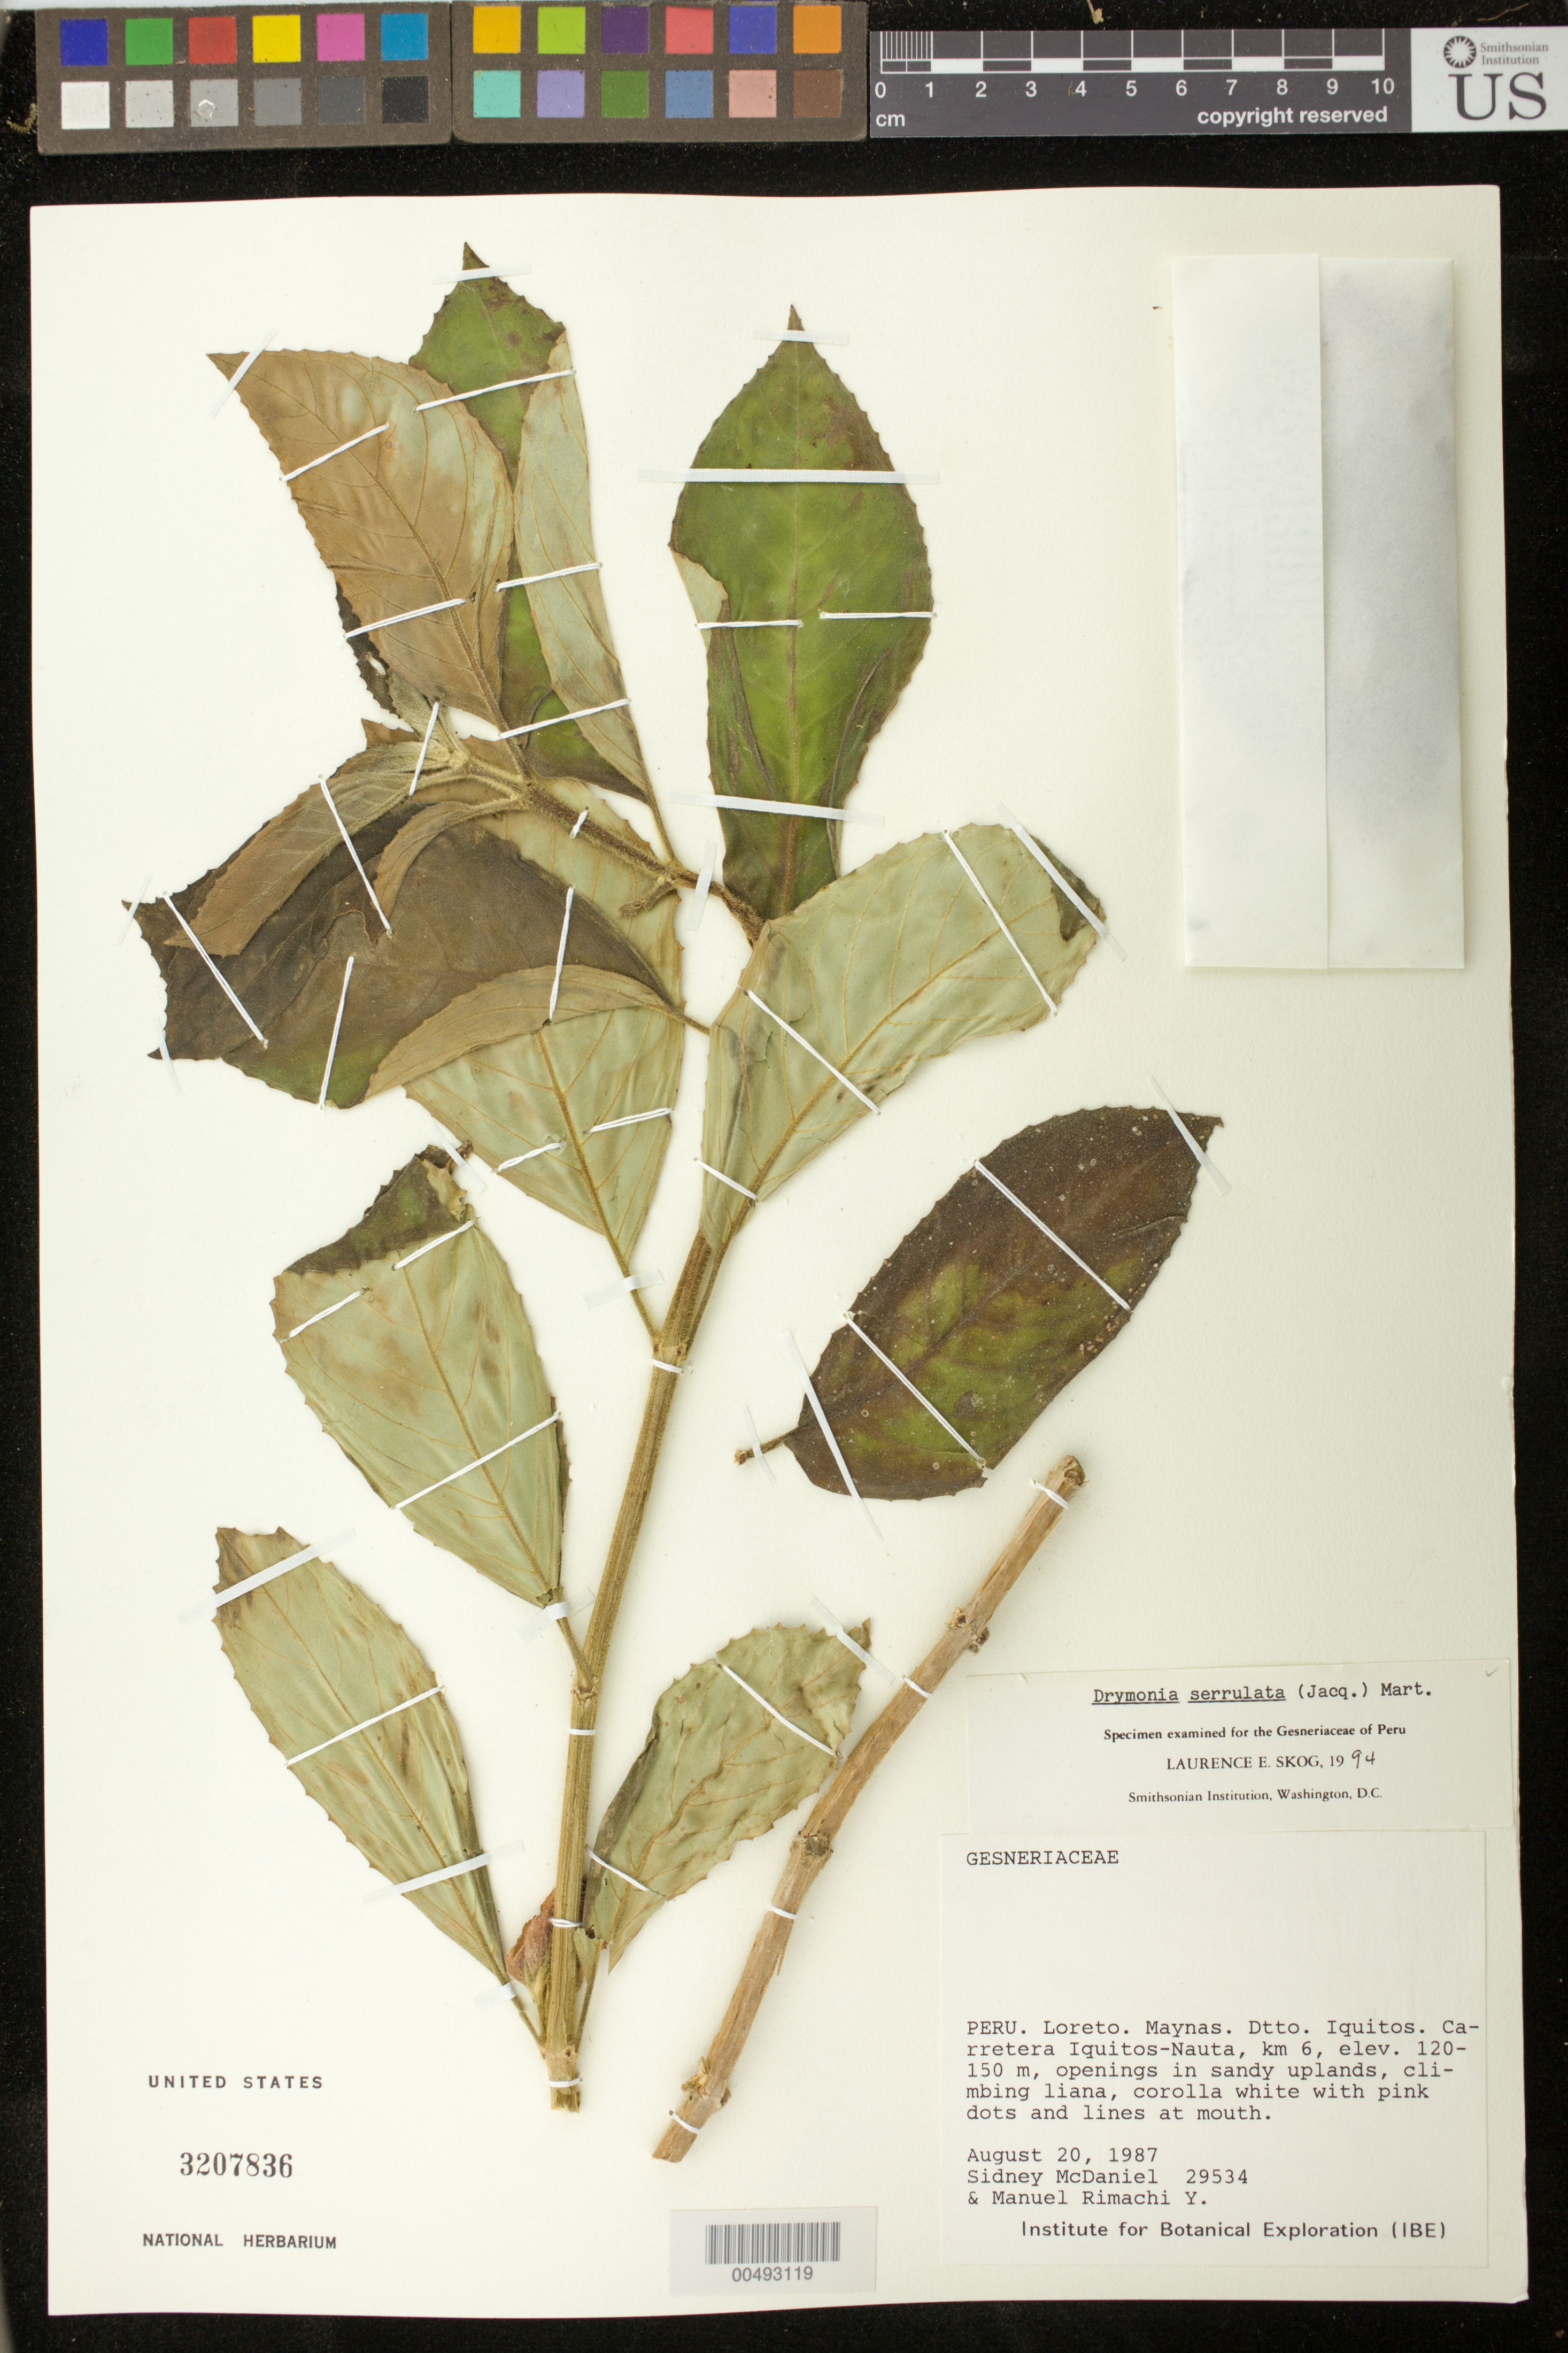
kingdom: Plantae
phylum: Tracheophyta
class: Magnoliopsida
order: Lamiales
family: Gesneriaceae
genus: Drymonia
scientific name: Drymonia serrulata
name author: (Jacq.) Mart.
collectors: S. McDaniel & M. Rimachi Y.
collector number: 29534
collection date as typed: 20 Aug 1987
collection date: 1987-08-20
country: Peru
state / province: Loreto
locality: Prov. Maynas; Iquitos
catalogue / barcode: US 3207836